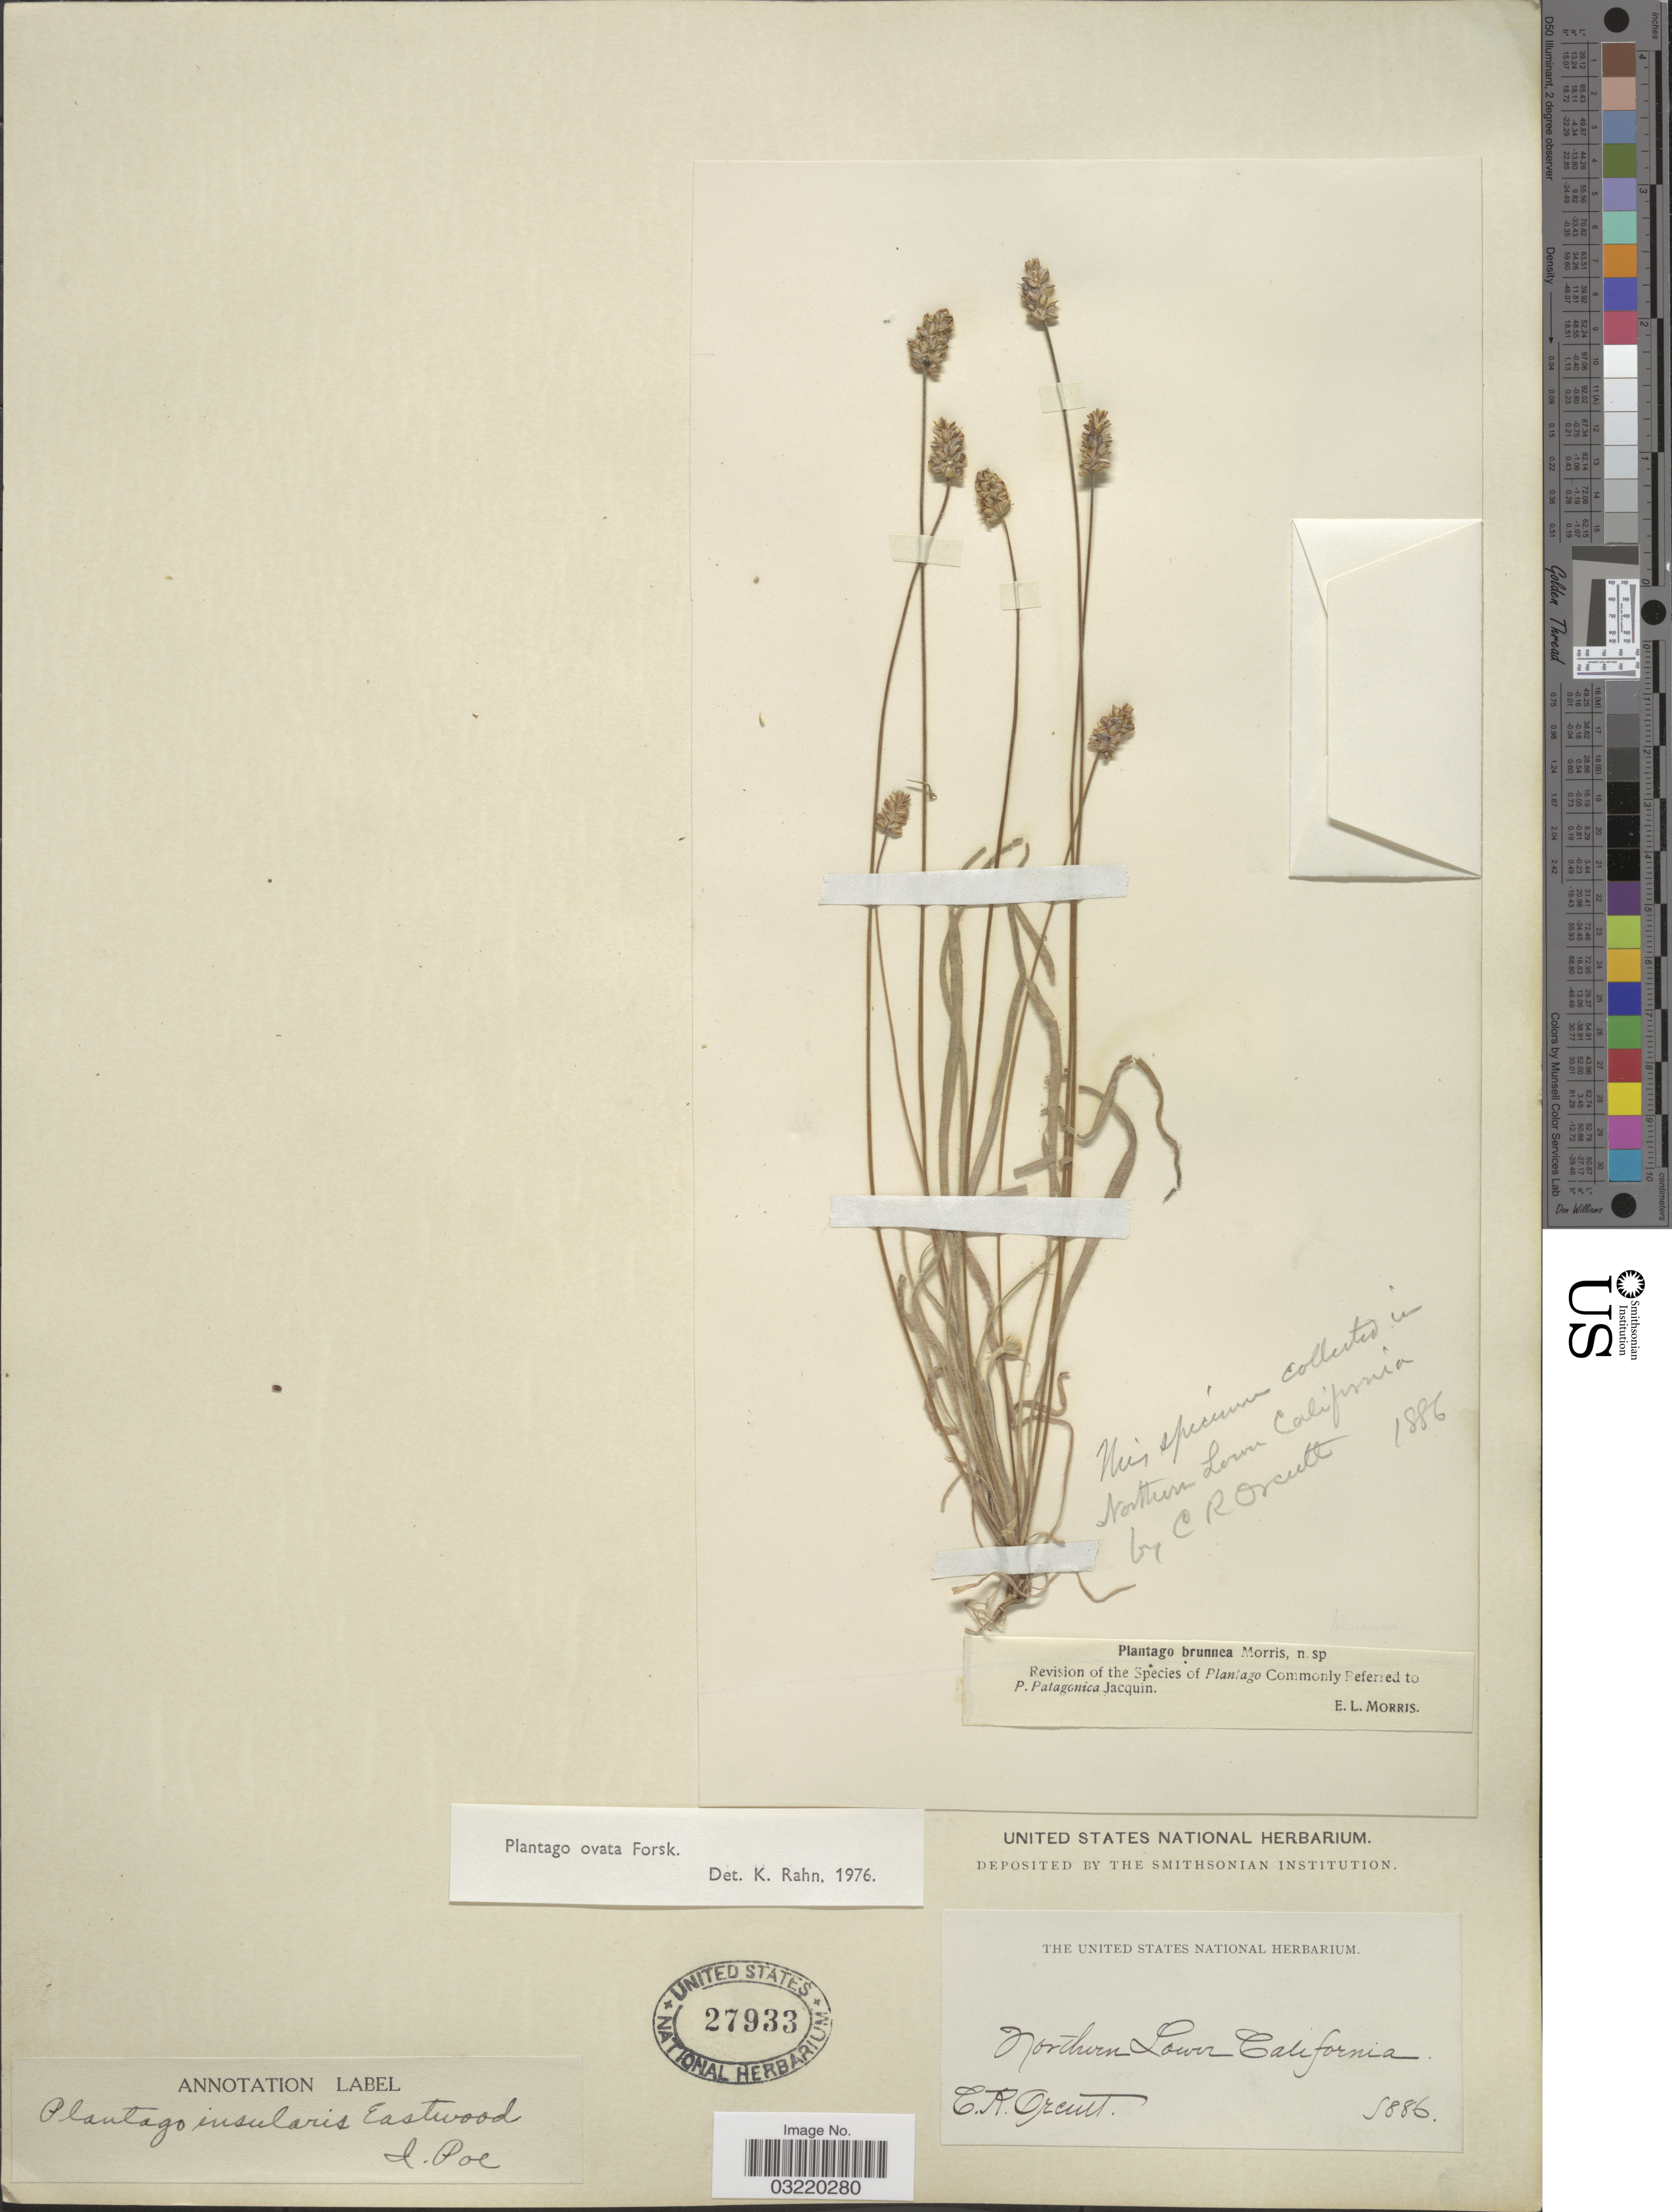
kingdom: Plantae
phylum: Tracheophyta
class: Magnoliopsida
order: Lamiales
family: Plantaginaceae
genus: Plantago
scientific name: Plantago ovata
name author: Forssk.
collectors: C. R. Orcutt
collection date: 1886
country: Mexico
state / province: Baja California Norte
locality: Northern Lower California.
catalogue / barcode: US 27933